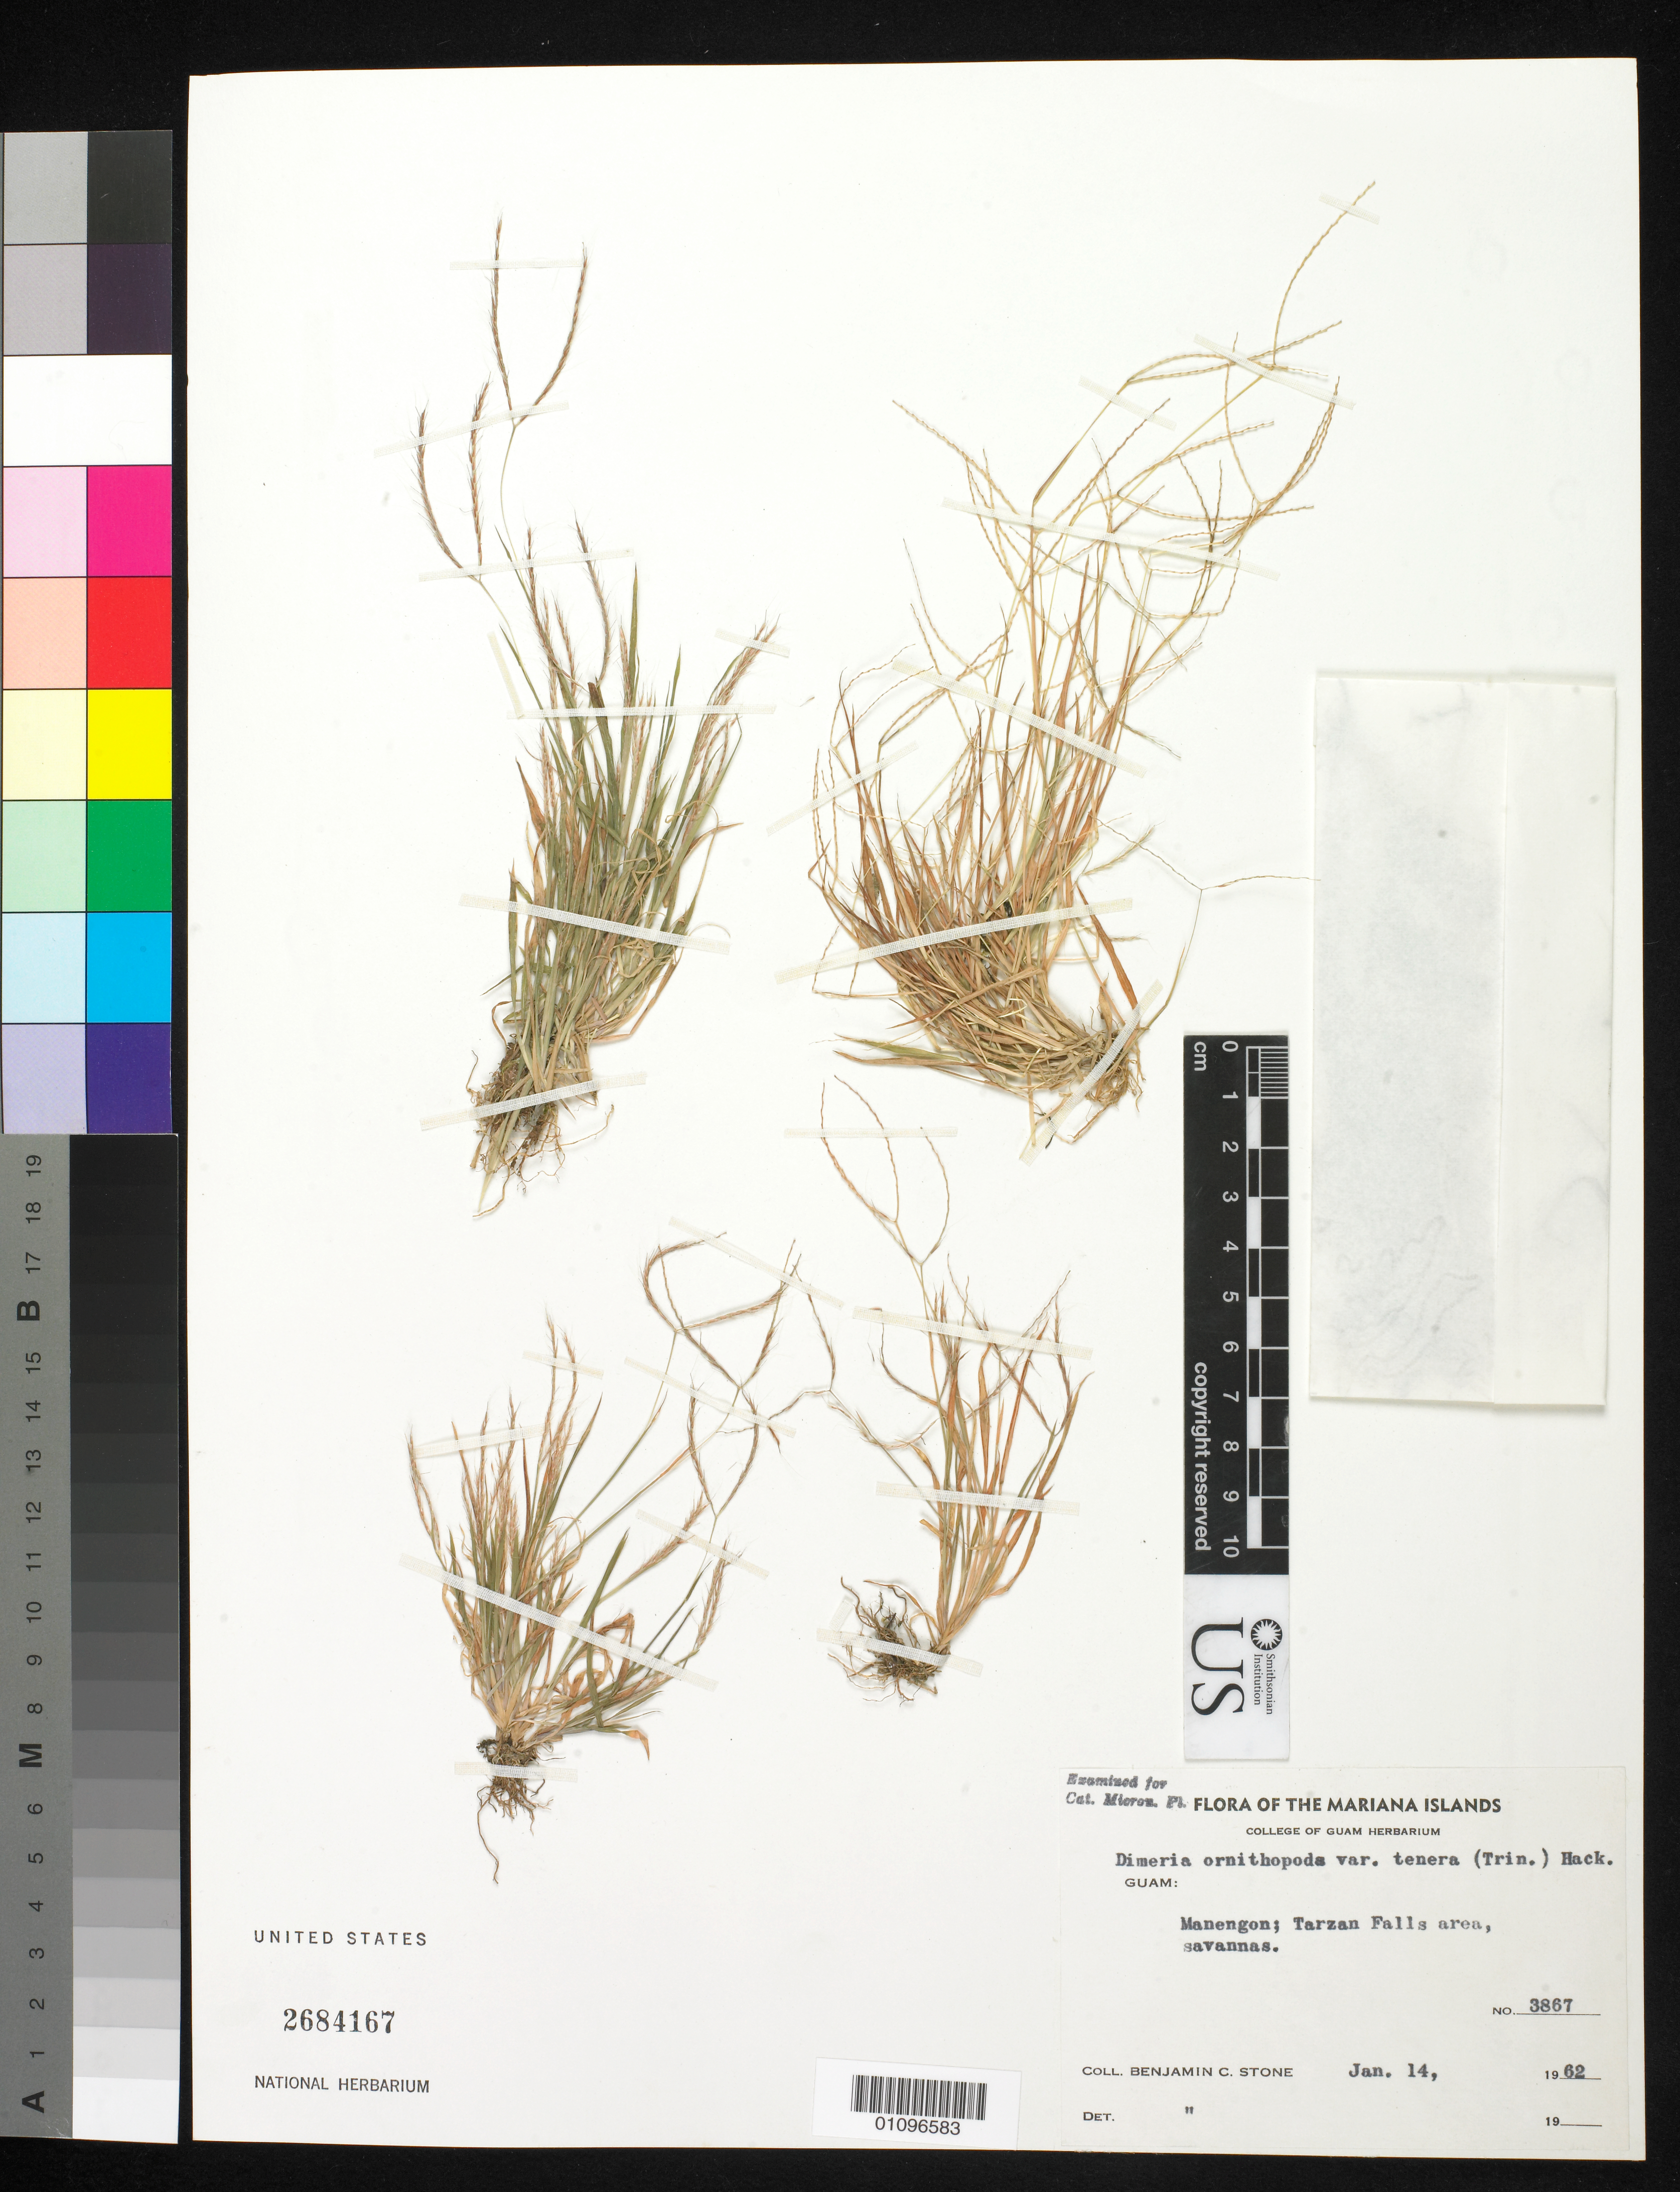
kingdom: Plantae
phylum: Tracheophyta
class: Liliopsida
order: Poales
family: Poaceae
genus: Dimeria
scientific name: Dimeria ornithopoda var. tenera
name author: (Trin.) Hack.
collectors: B. C. Stone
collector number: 3867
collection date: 1962-01-14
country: Northern Mariana Islands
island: Guam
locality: Manengon, Tarzan Falls area, savannas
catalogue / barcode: US 2684167